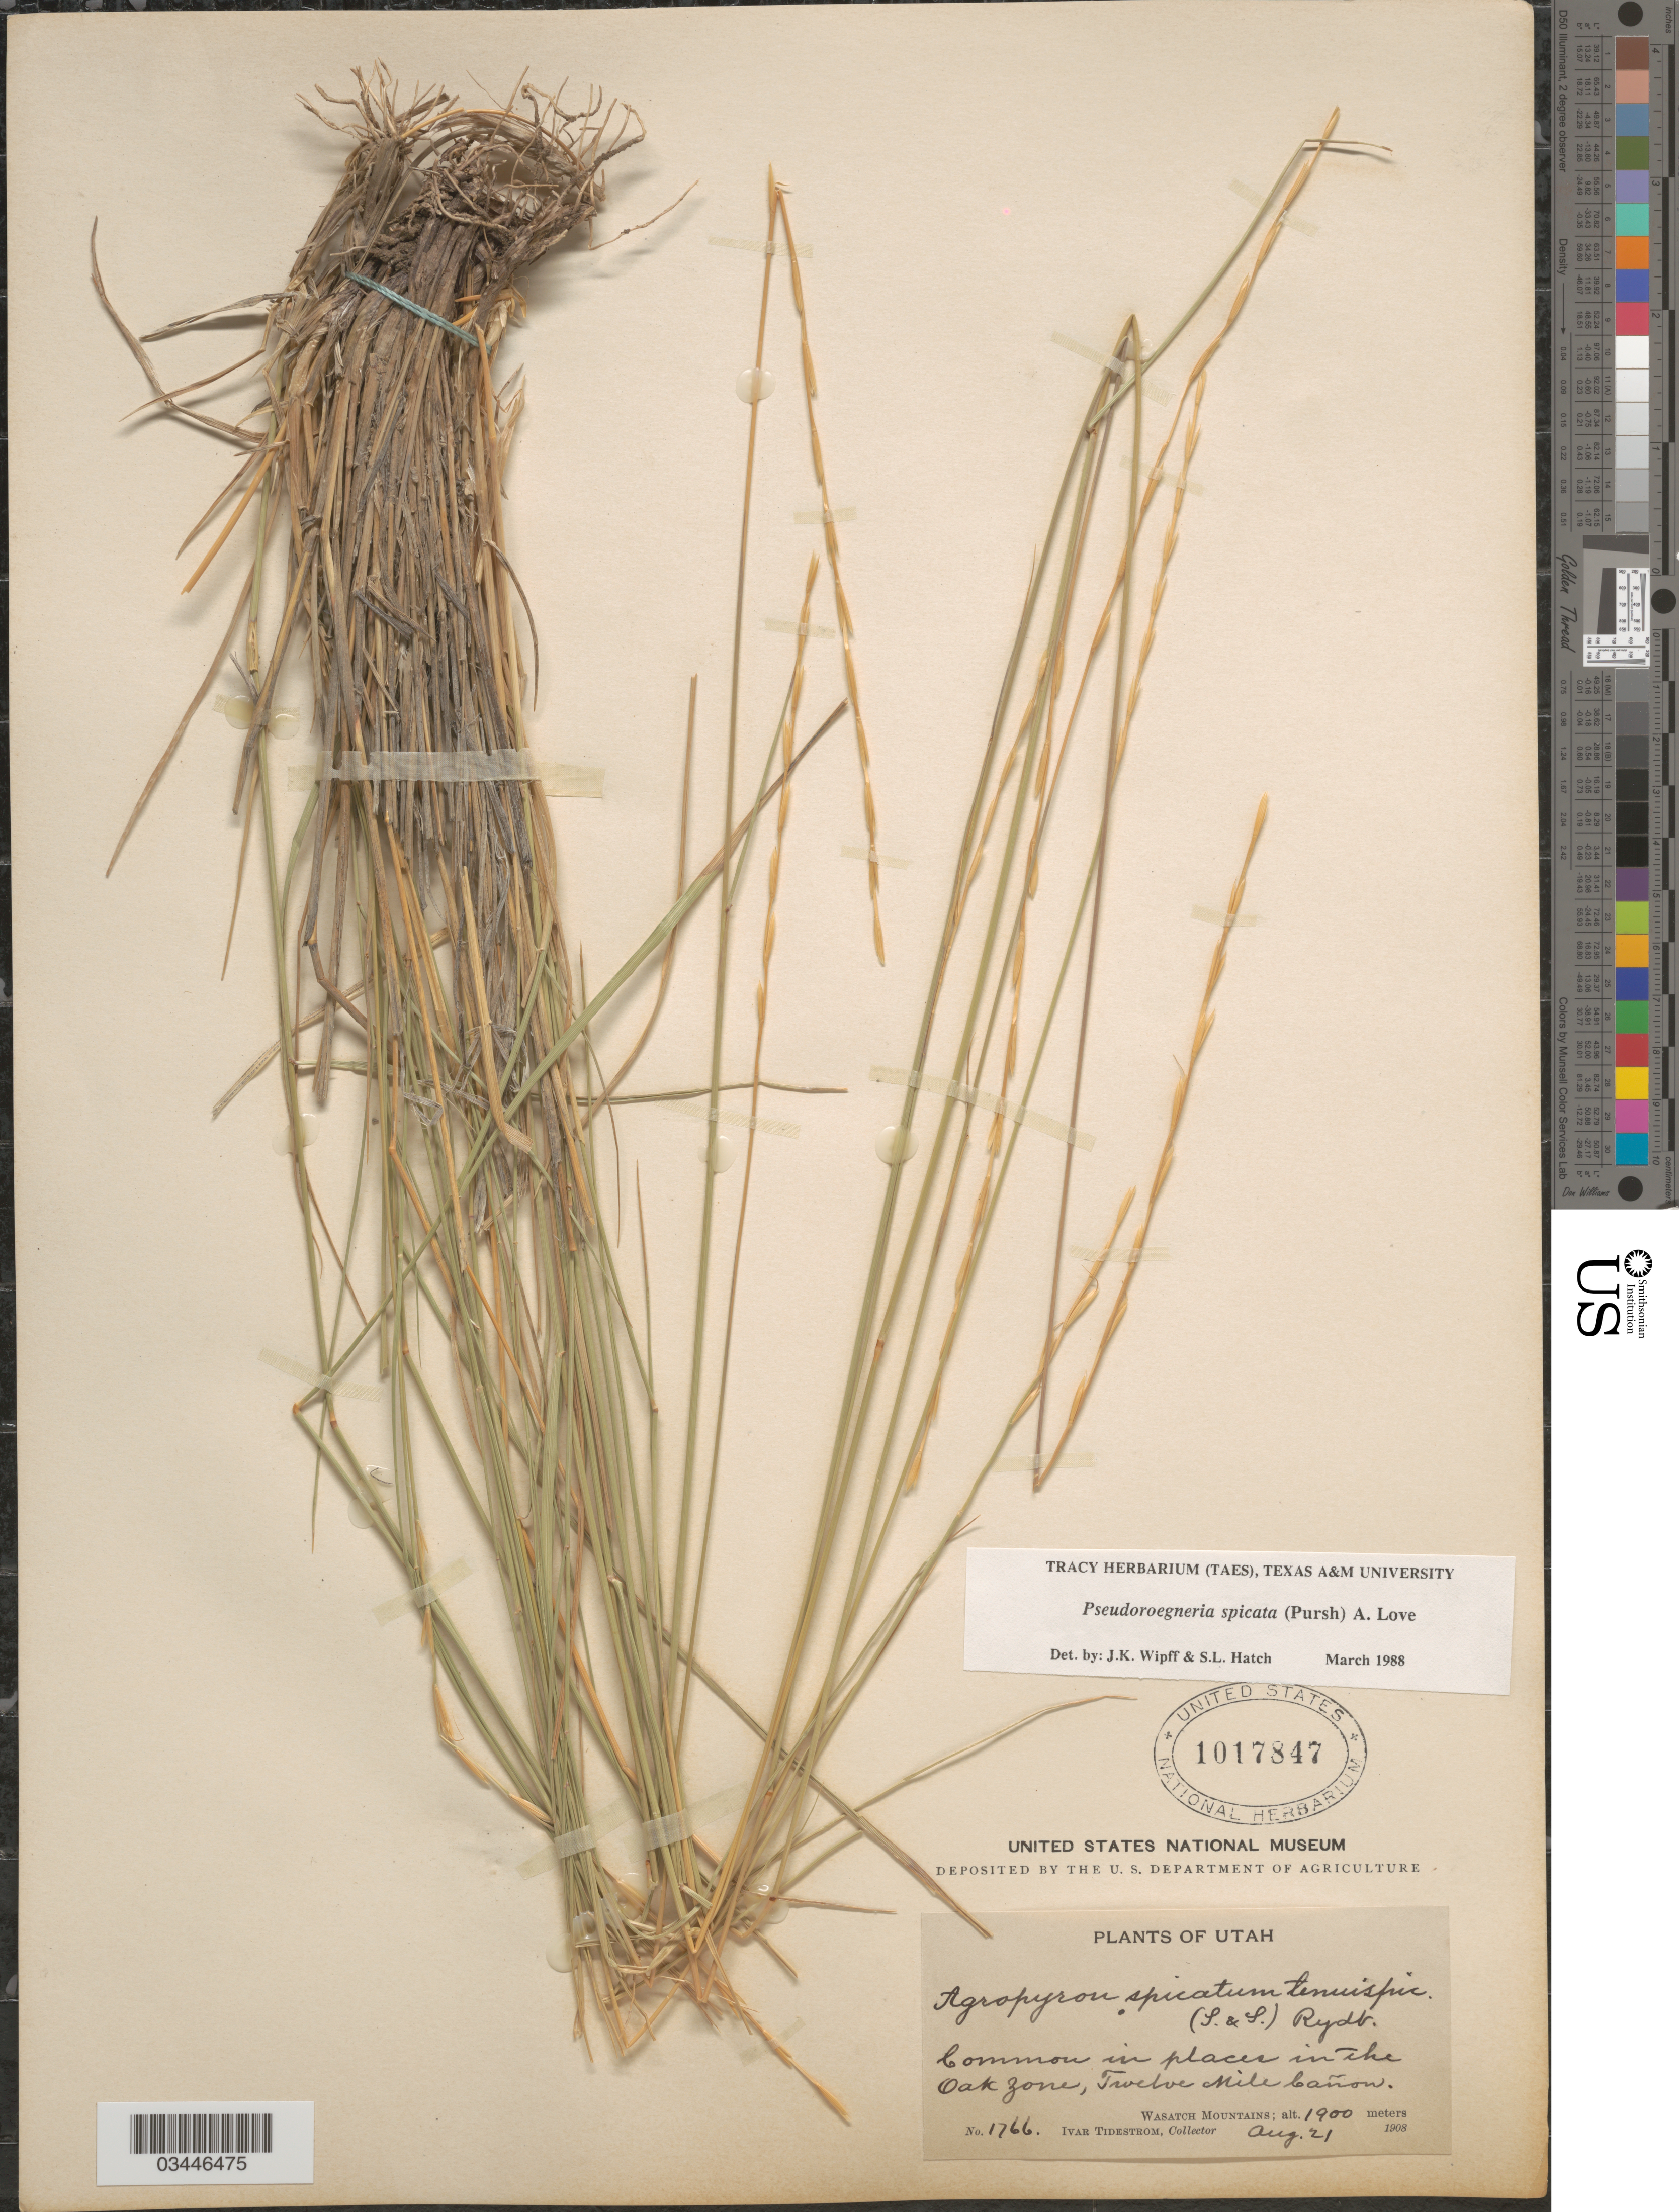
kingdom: Plantae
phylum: Tracheophyta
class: Liliopsida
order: Poales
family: Poaceae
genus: Pseudoroegneria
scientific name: Pseudoroegneria spicata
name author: (Pursh) Á. Löve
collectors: I. F. Tidestrom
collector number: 1766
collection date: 1908-08-21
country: United States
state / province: Utah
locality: Common in the Oak zone, Twelve Mile Cañon. Wasatch Mountains.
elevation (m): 1900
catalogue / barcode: US 1017847